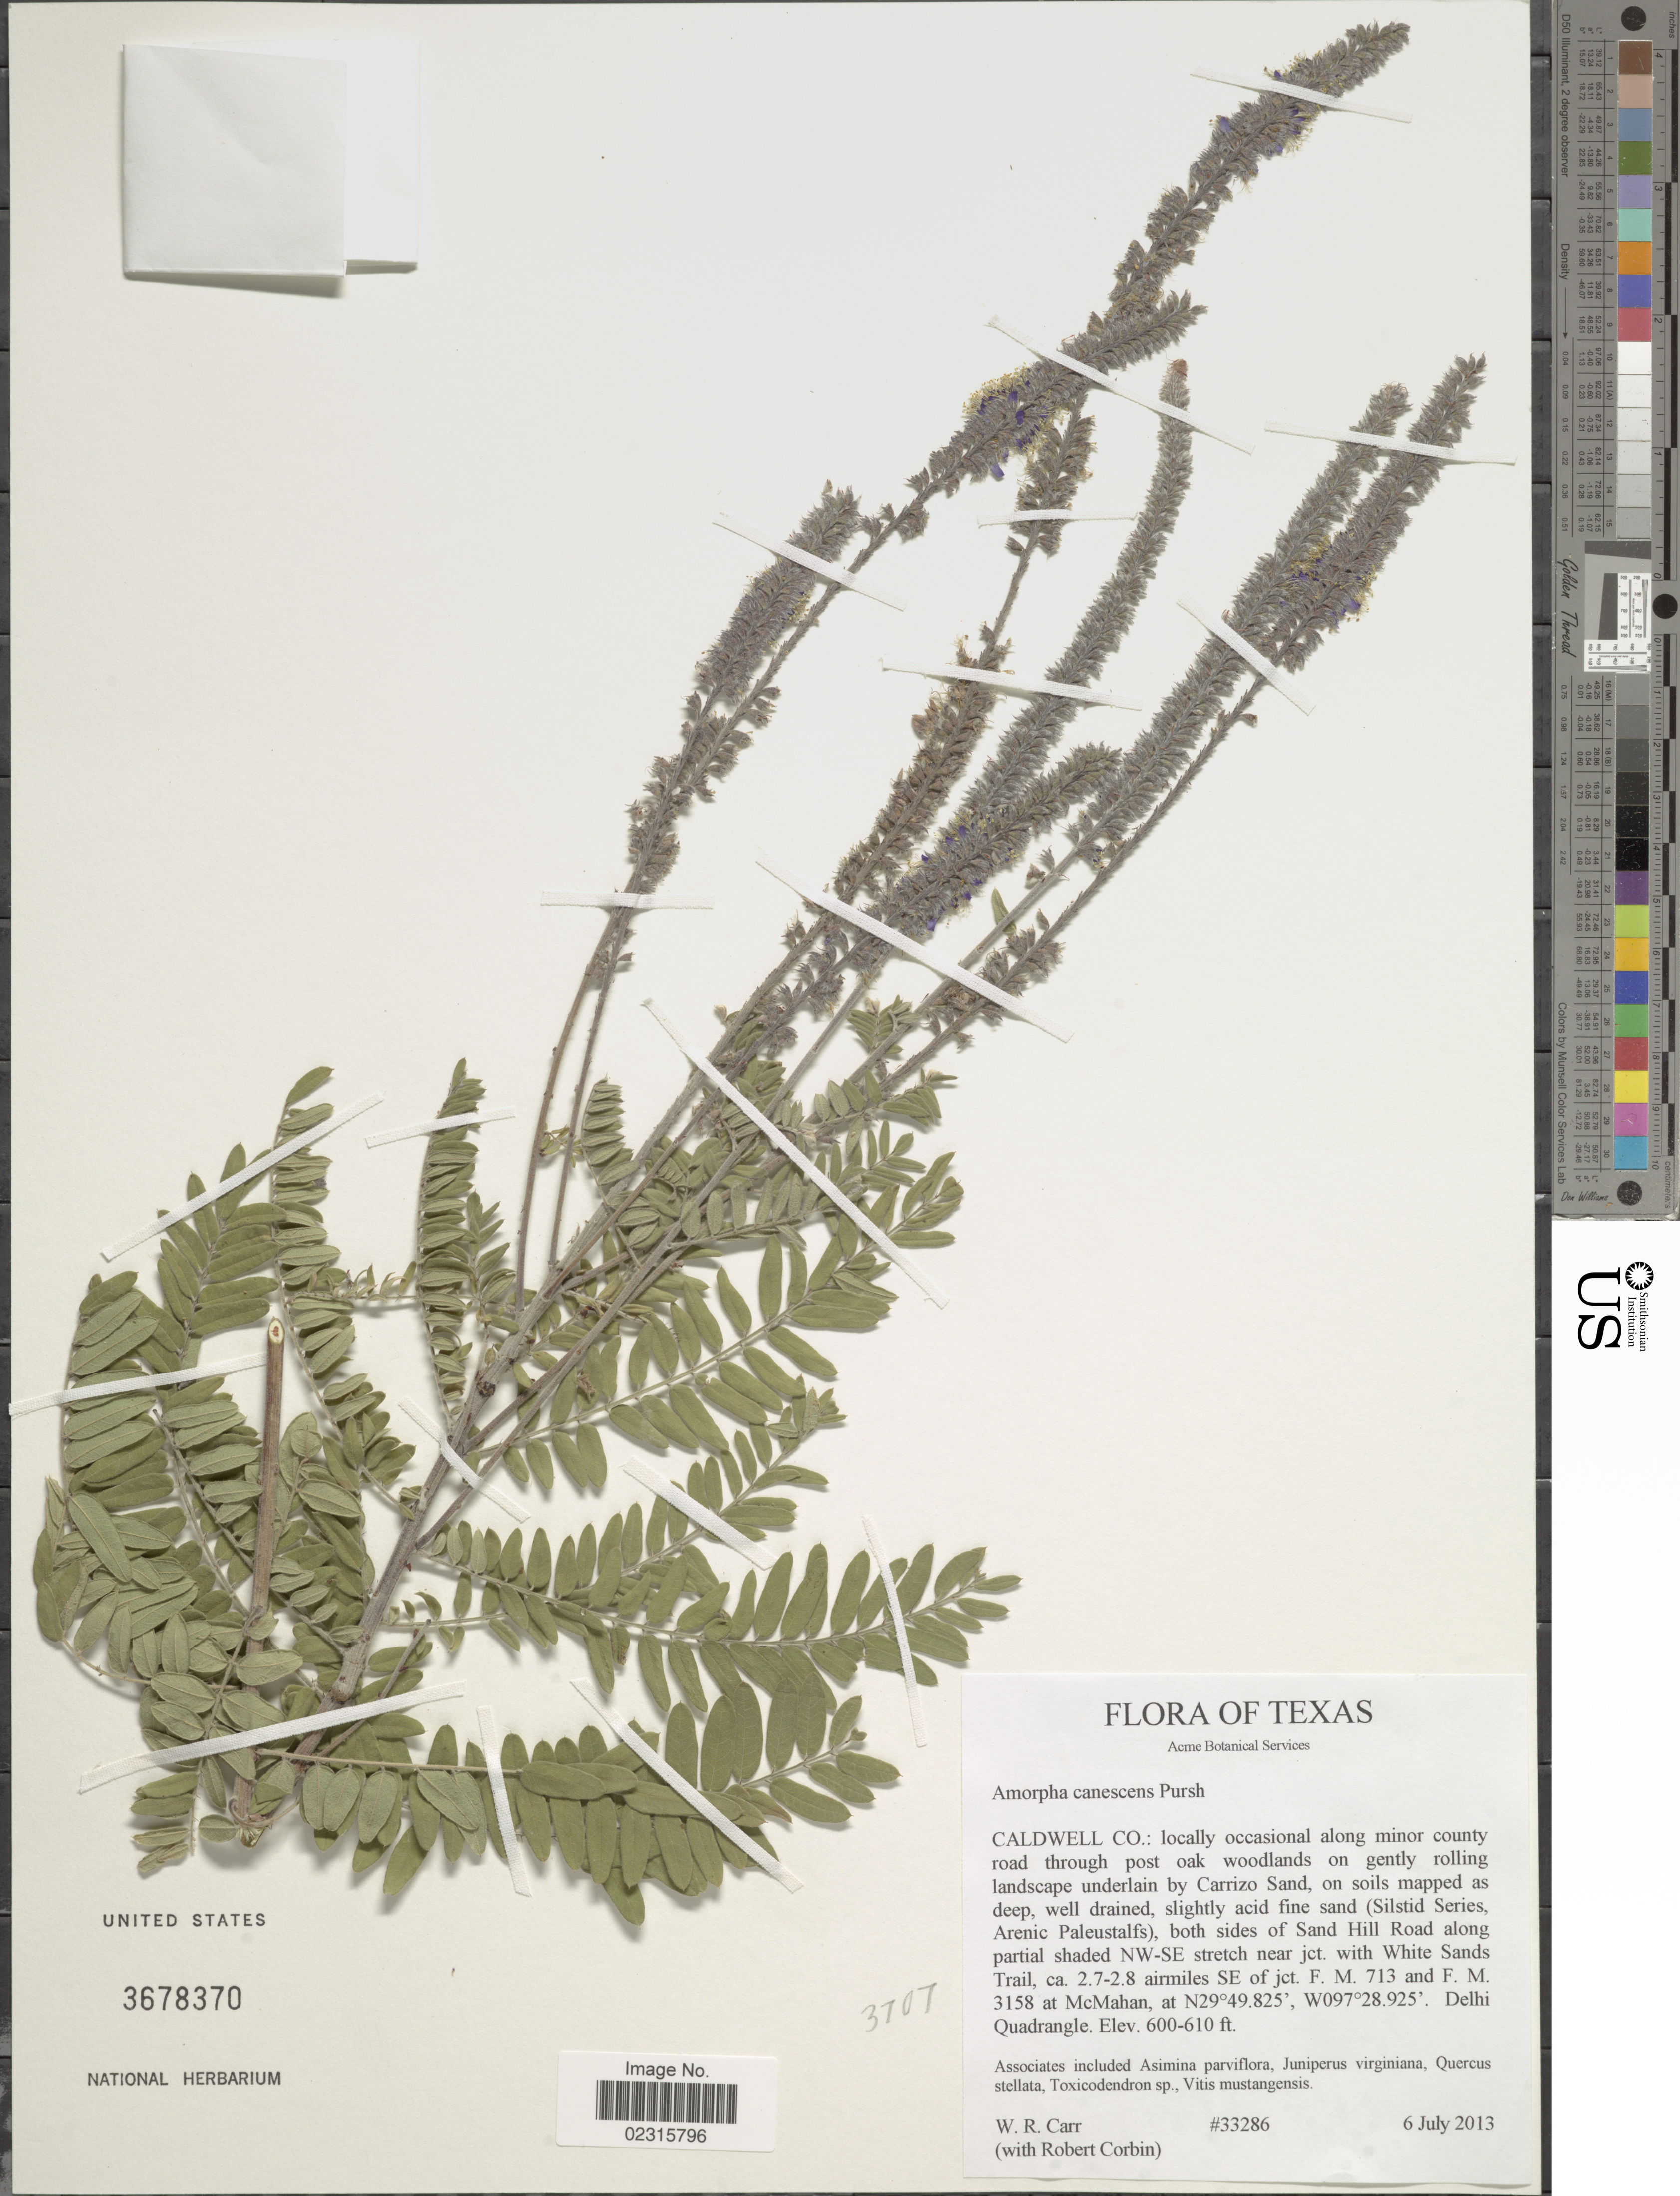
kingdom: Plantae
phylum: Tracheophyta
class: Magnoliopsida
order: Fabales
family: Fabaceae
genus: Amorpha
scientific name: Amorpha canescens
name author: Pursh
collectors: W. Carr & R. Corbin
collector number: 33286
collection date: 2013-07-06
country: United States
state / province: Texas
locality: Caldwell Co.: both sides of Sand Hill Road along partial shaded NW-SE stretch near jct. with White Sands Trail, ca. 2.7-2.8 airmiles SE of jct. F.M. 713 and F.M. 3158 at McMahan, Delhi Quadrangle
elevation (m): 183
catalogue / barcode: US 3678370